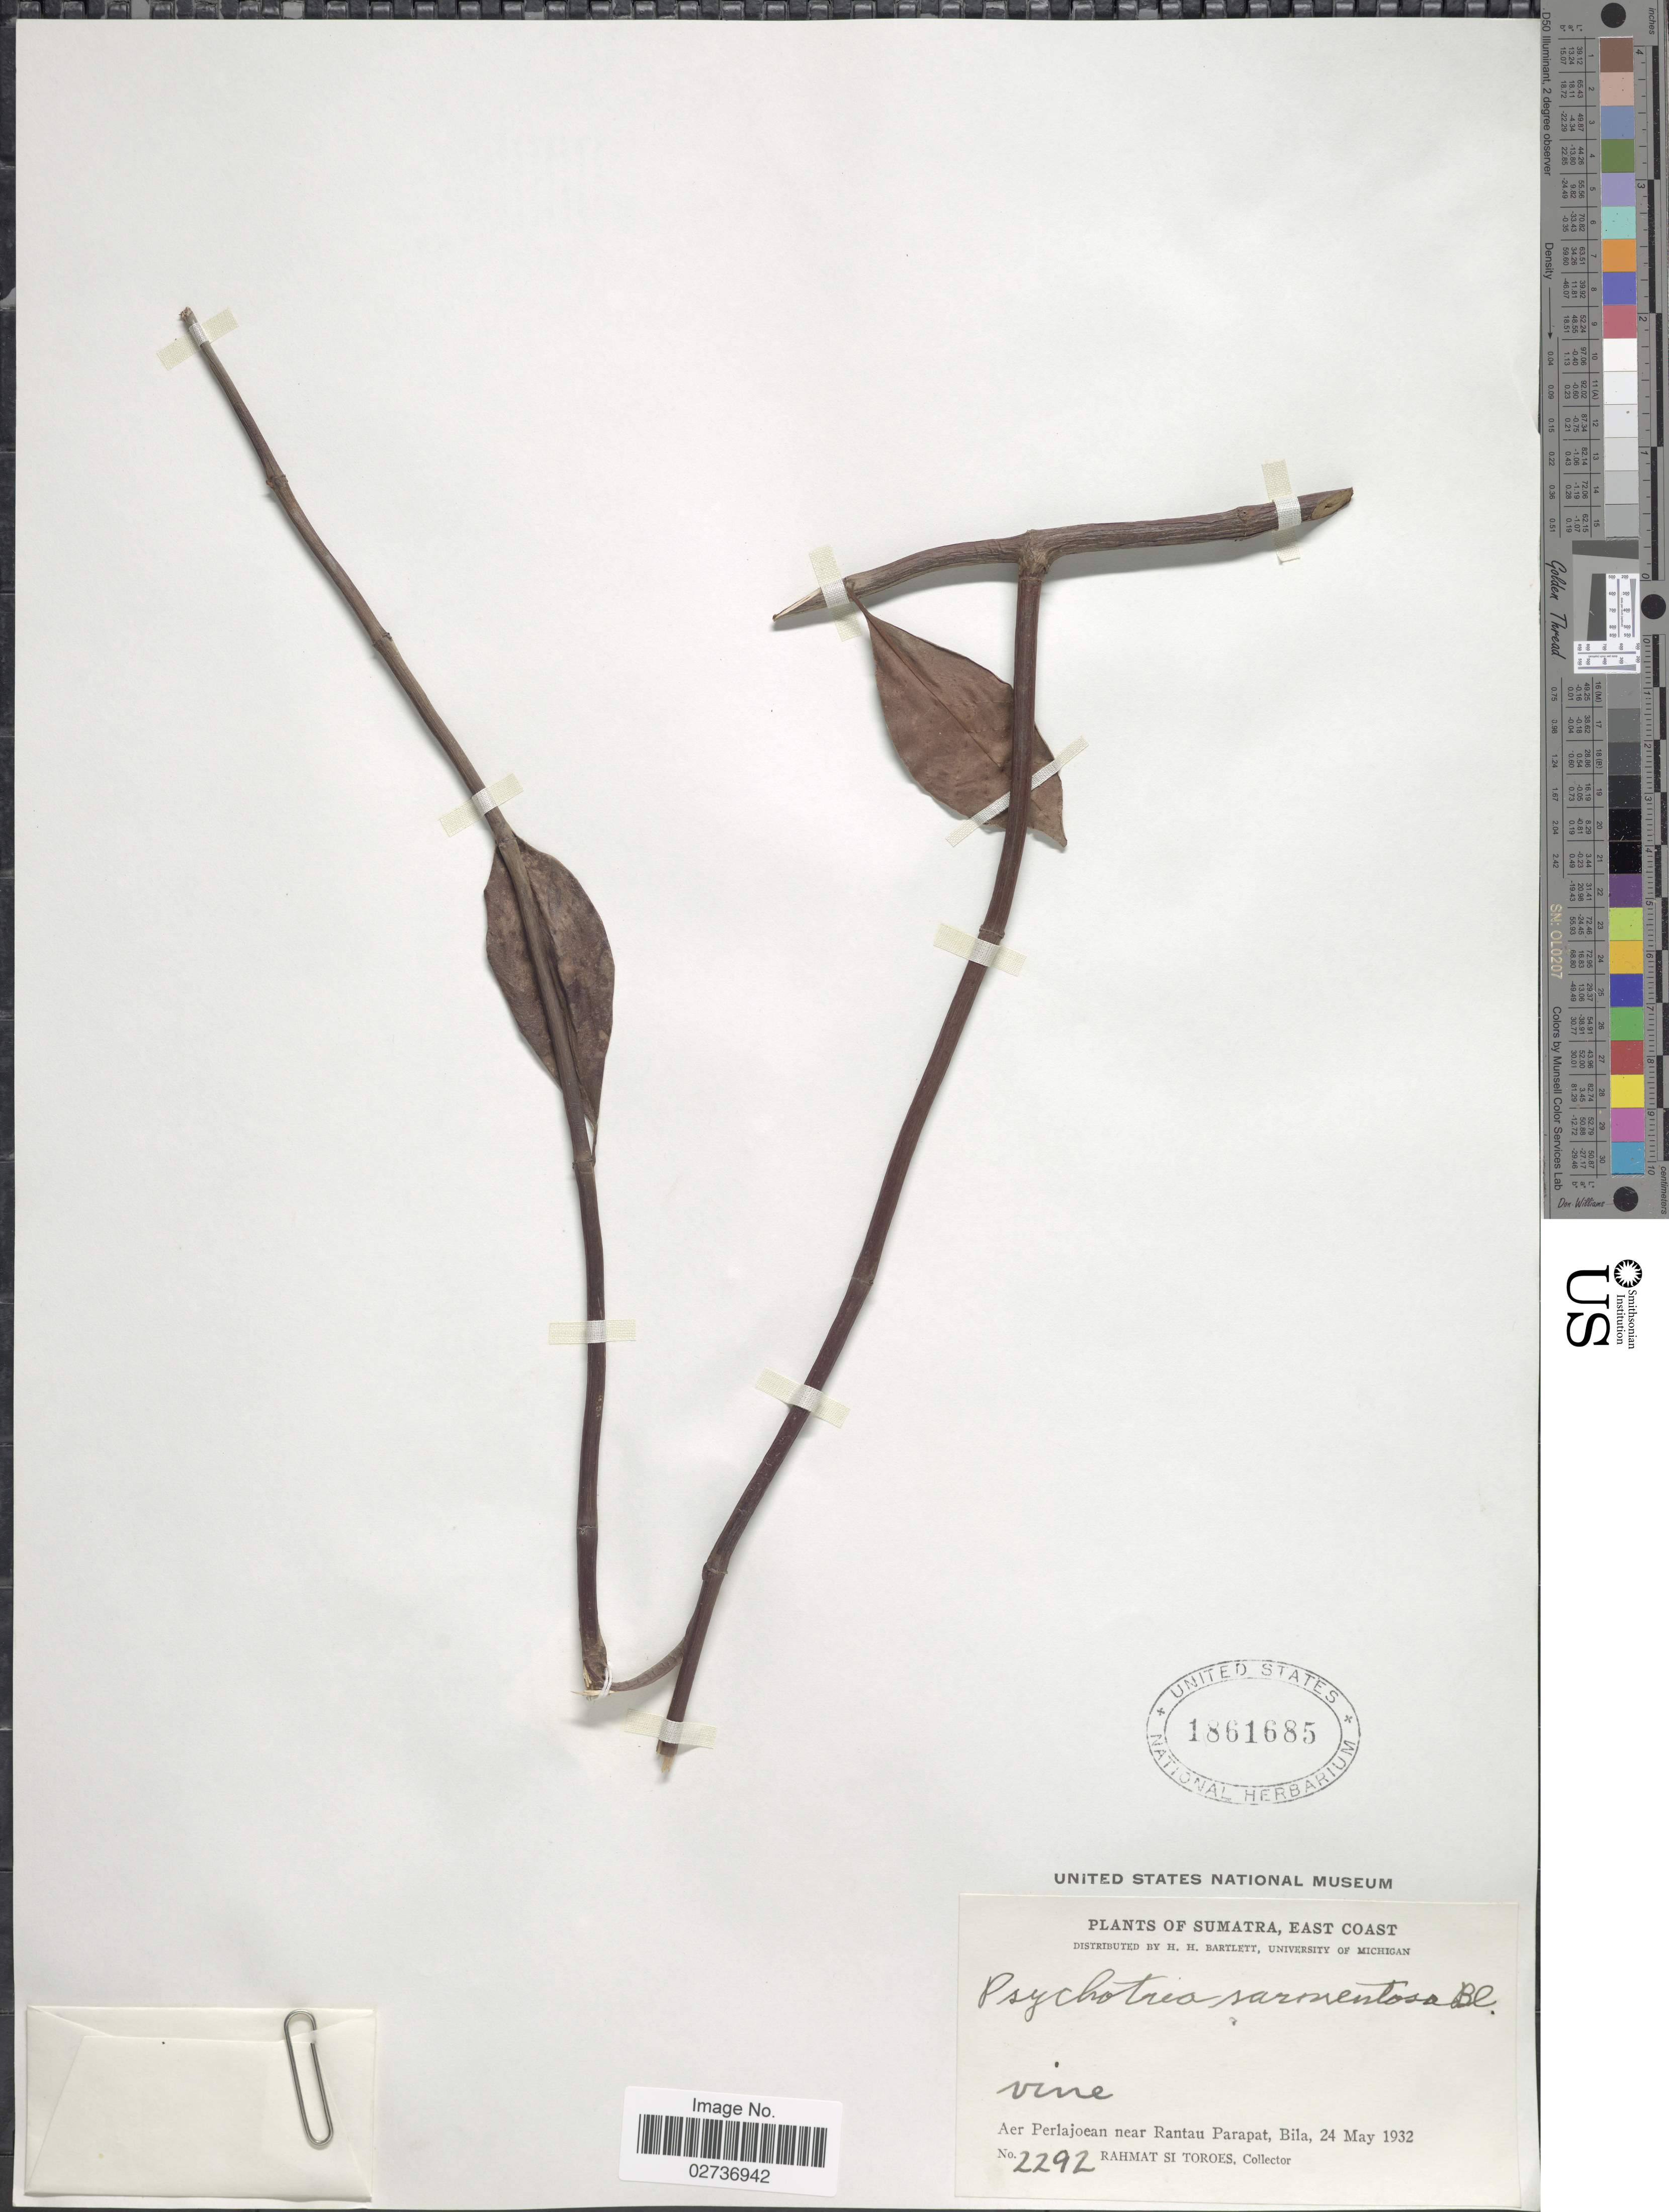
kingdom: Plantae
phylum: Tracheophyta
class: Magnoliopsida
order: Gentianales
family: Rubiaceae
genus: Psychotria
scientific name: Psychotria sarmentosa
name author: Blume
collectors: Rahmat Si Boeea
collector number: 2292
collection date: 1932-05-24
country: Indonesia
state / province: Sumatra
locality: Sumatra, East Coast. Aer Perlajoean near Rantau Parapat, Bila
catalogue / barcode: US 1861685